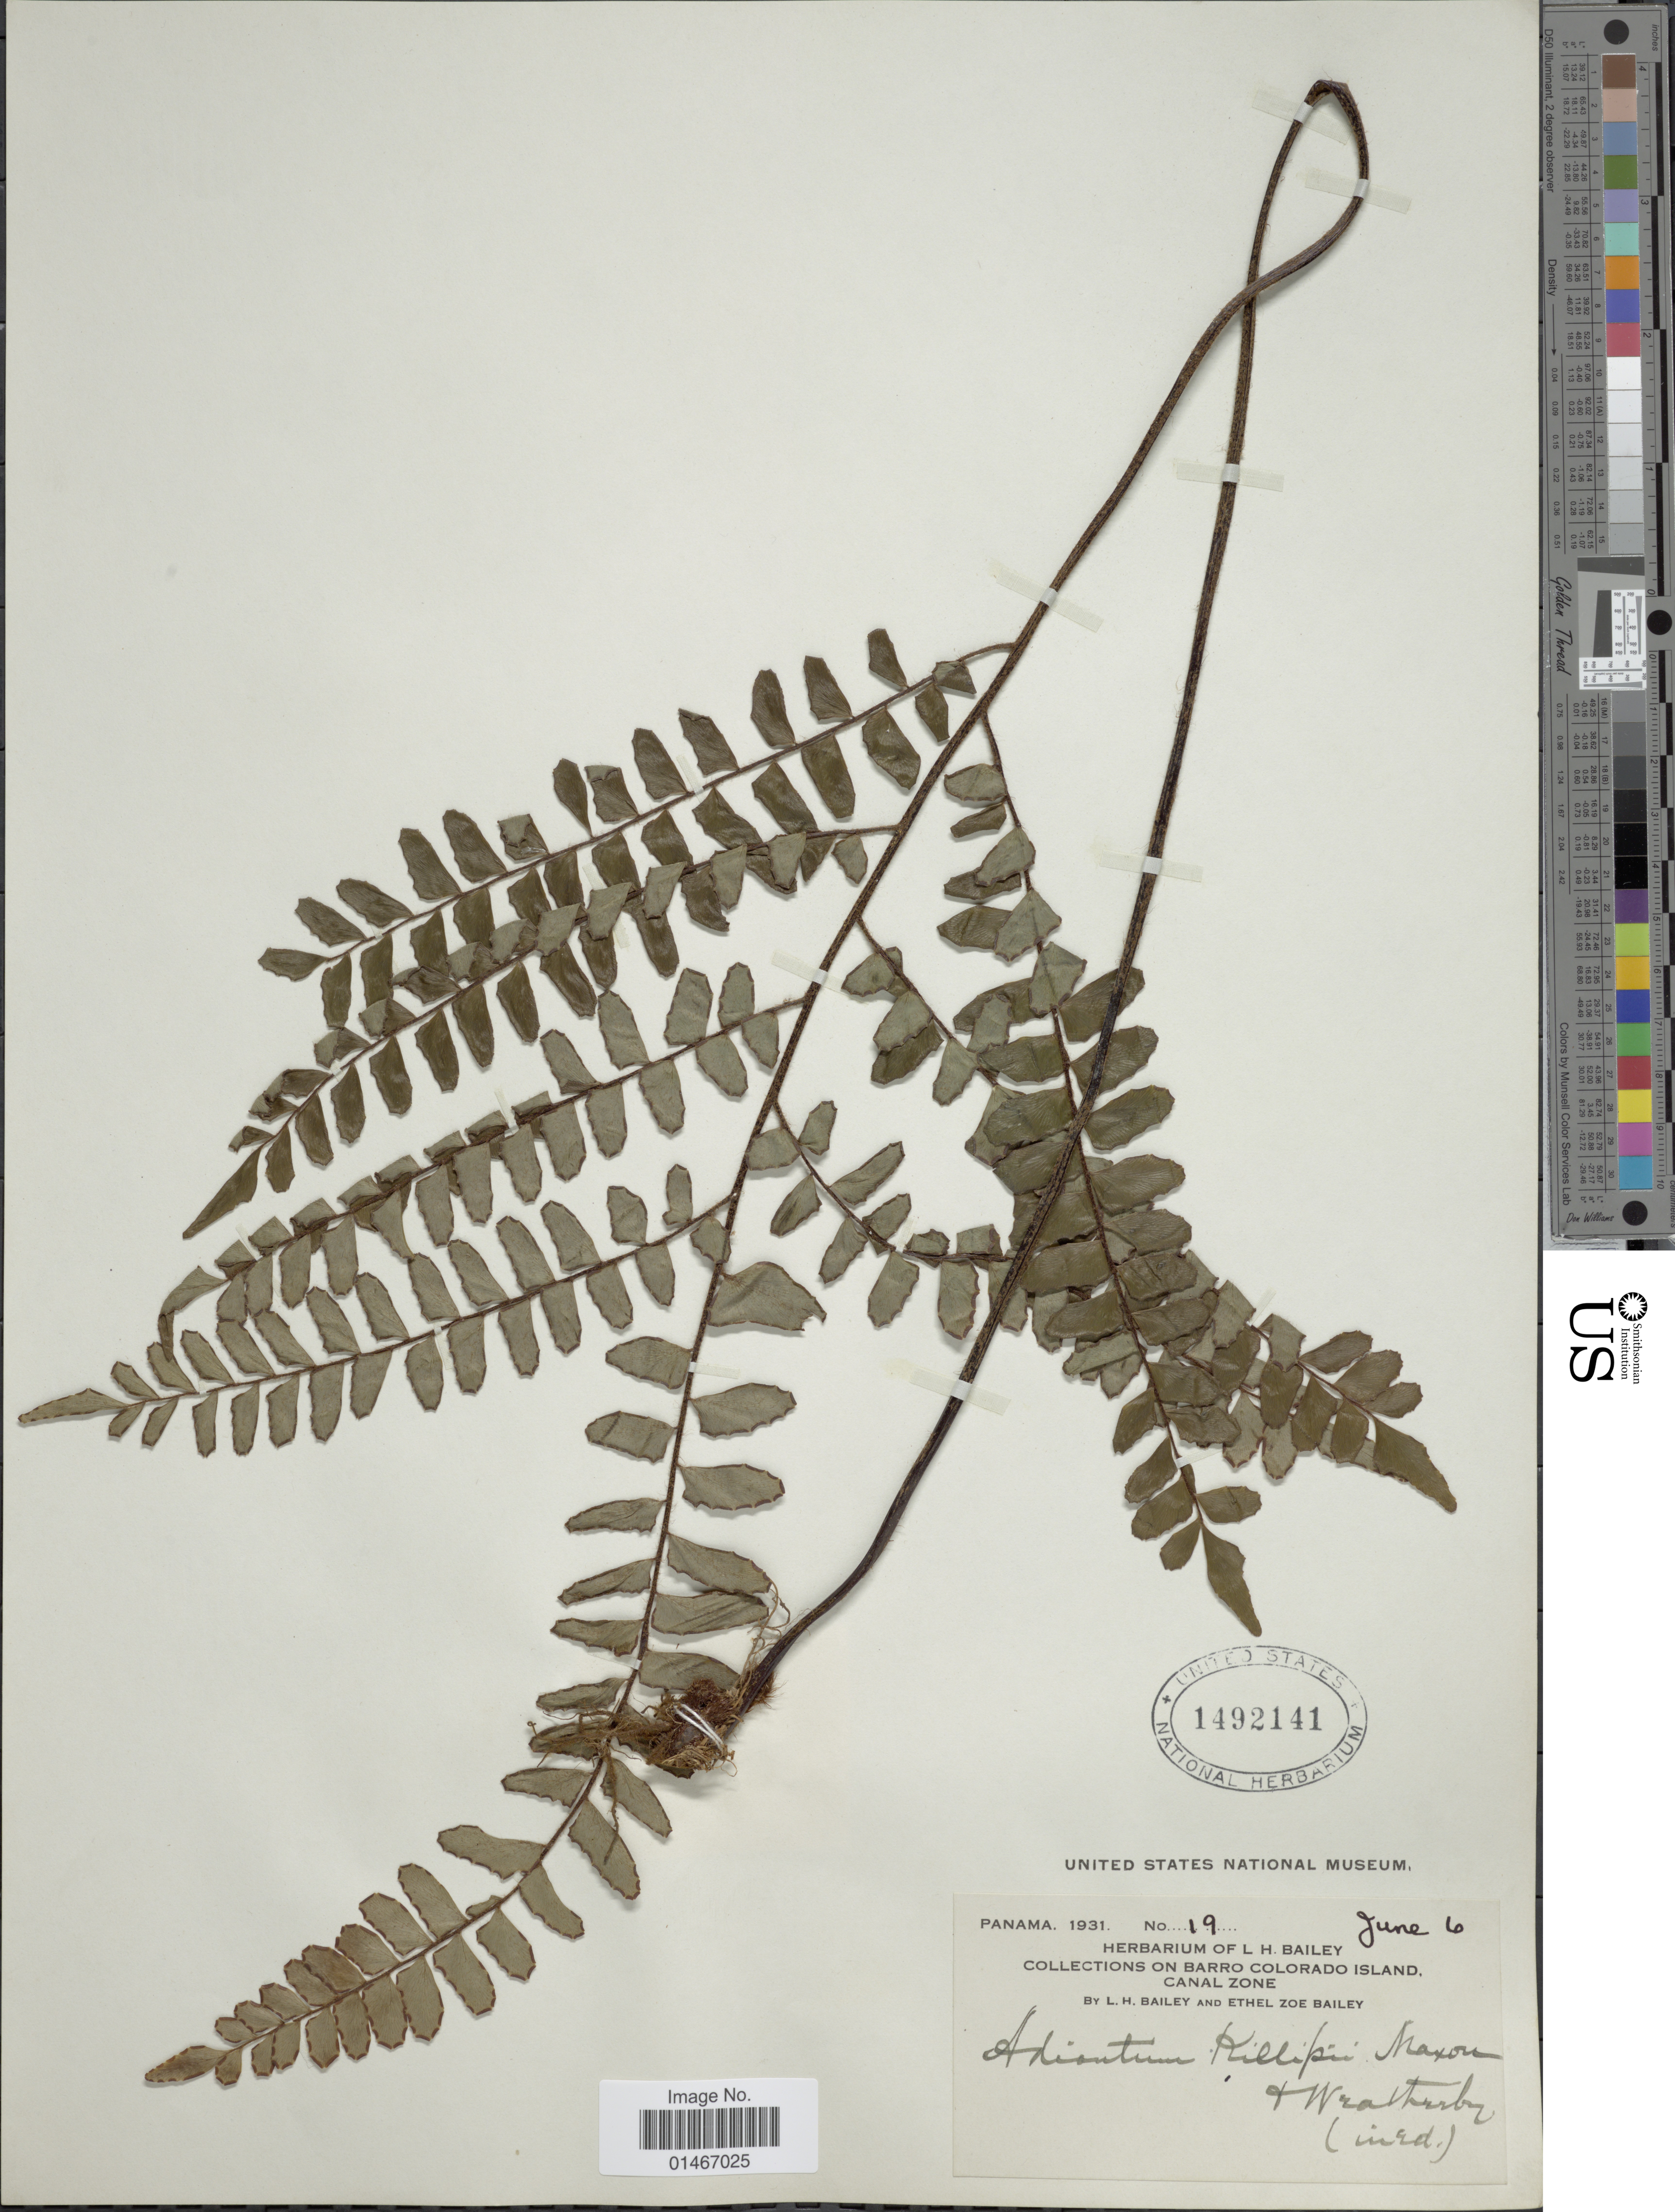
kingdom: Plantae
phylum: Tracheophyta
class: Polypodiopsida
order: Polypodiales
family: Pteridaceae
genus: Adiantum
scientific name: Adiantum killipii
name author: Maxon & Weath.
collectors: L. H. Bailey & E. Z. Bailey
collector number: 19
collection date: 1931-06-06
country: Panama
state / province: Panamá Oeste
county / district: Canal Zone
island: Barro Colorado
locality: Barro Colorado Island. Canal Zone.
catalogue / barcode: US 1492141